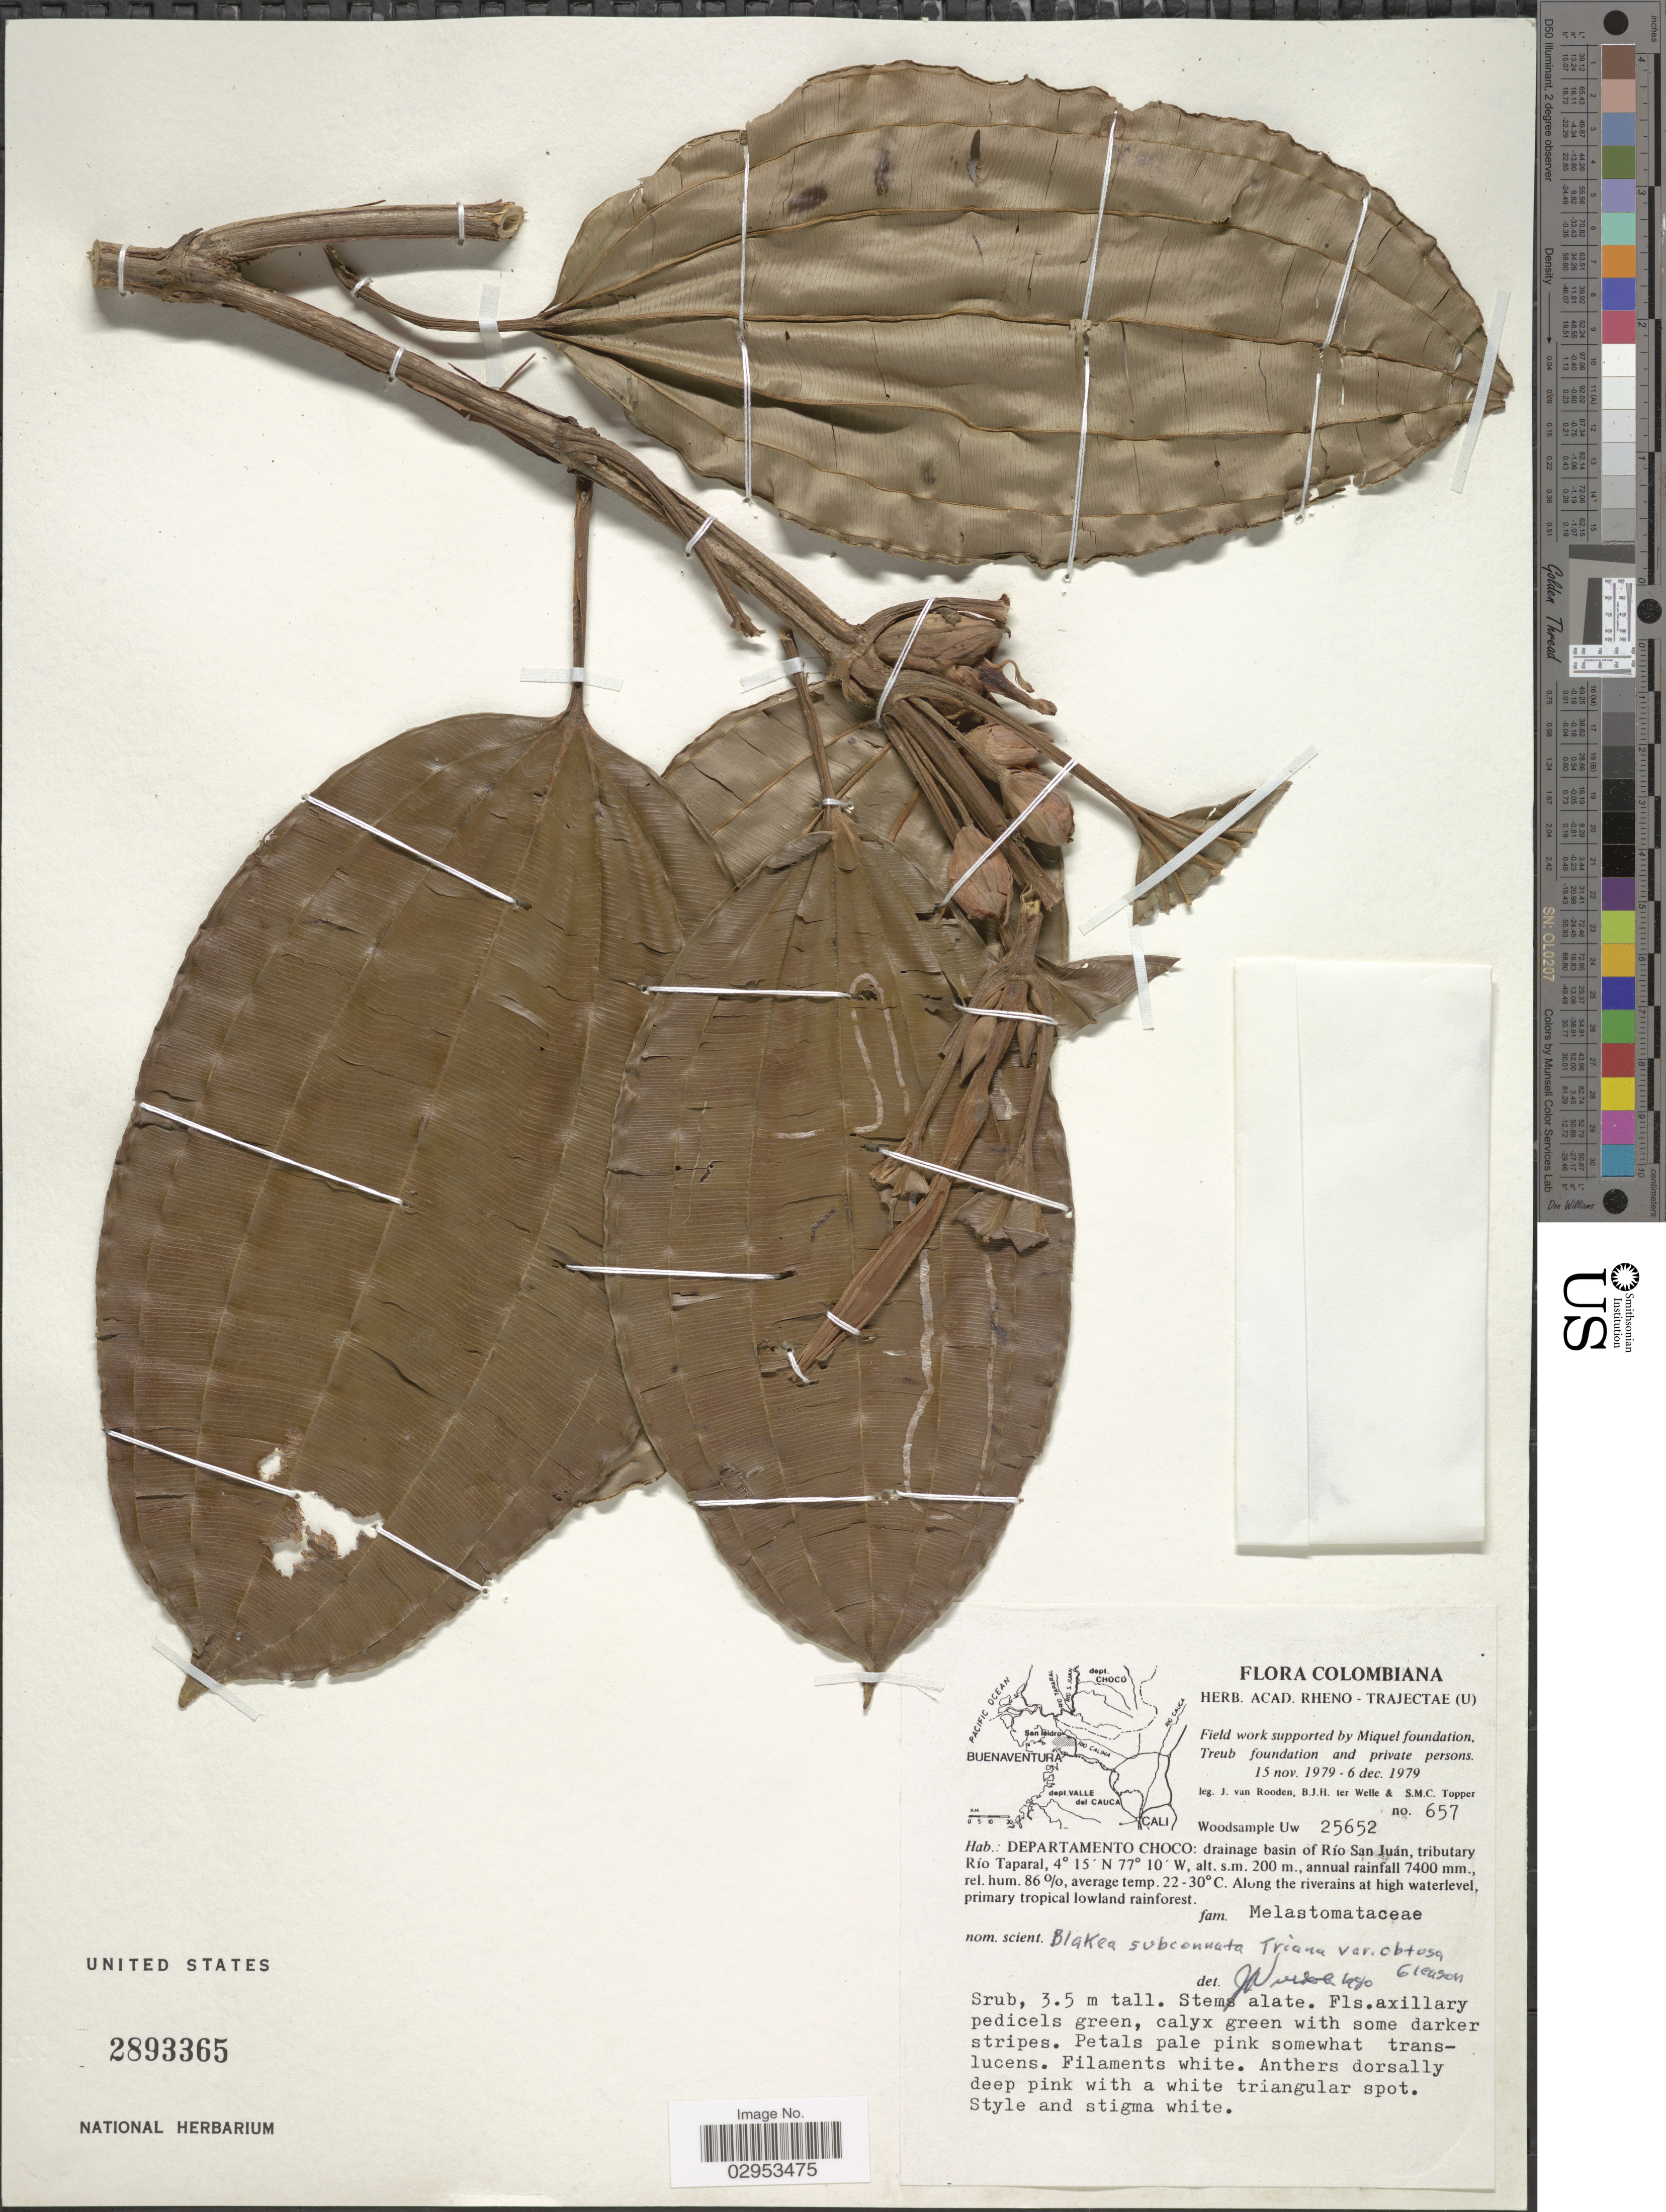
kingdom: Plantae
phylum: Tracheophyta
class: Magnoliopsida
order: Myrtales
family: Melastomataceae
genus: Blakea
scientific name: Blakea subconnata var. obtusa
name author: Gleason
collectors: J. Van Rooden, B. Welle & S. Topper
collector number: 657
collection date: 1979-11-15/1979-12-06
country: Colombia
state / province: Chocó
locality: Departamento Choco: drainage basin of Río San Juán, tributary Río Taparal.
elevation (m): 200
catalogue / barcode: US 2893365